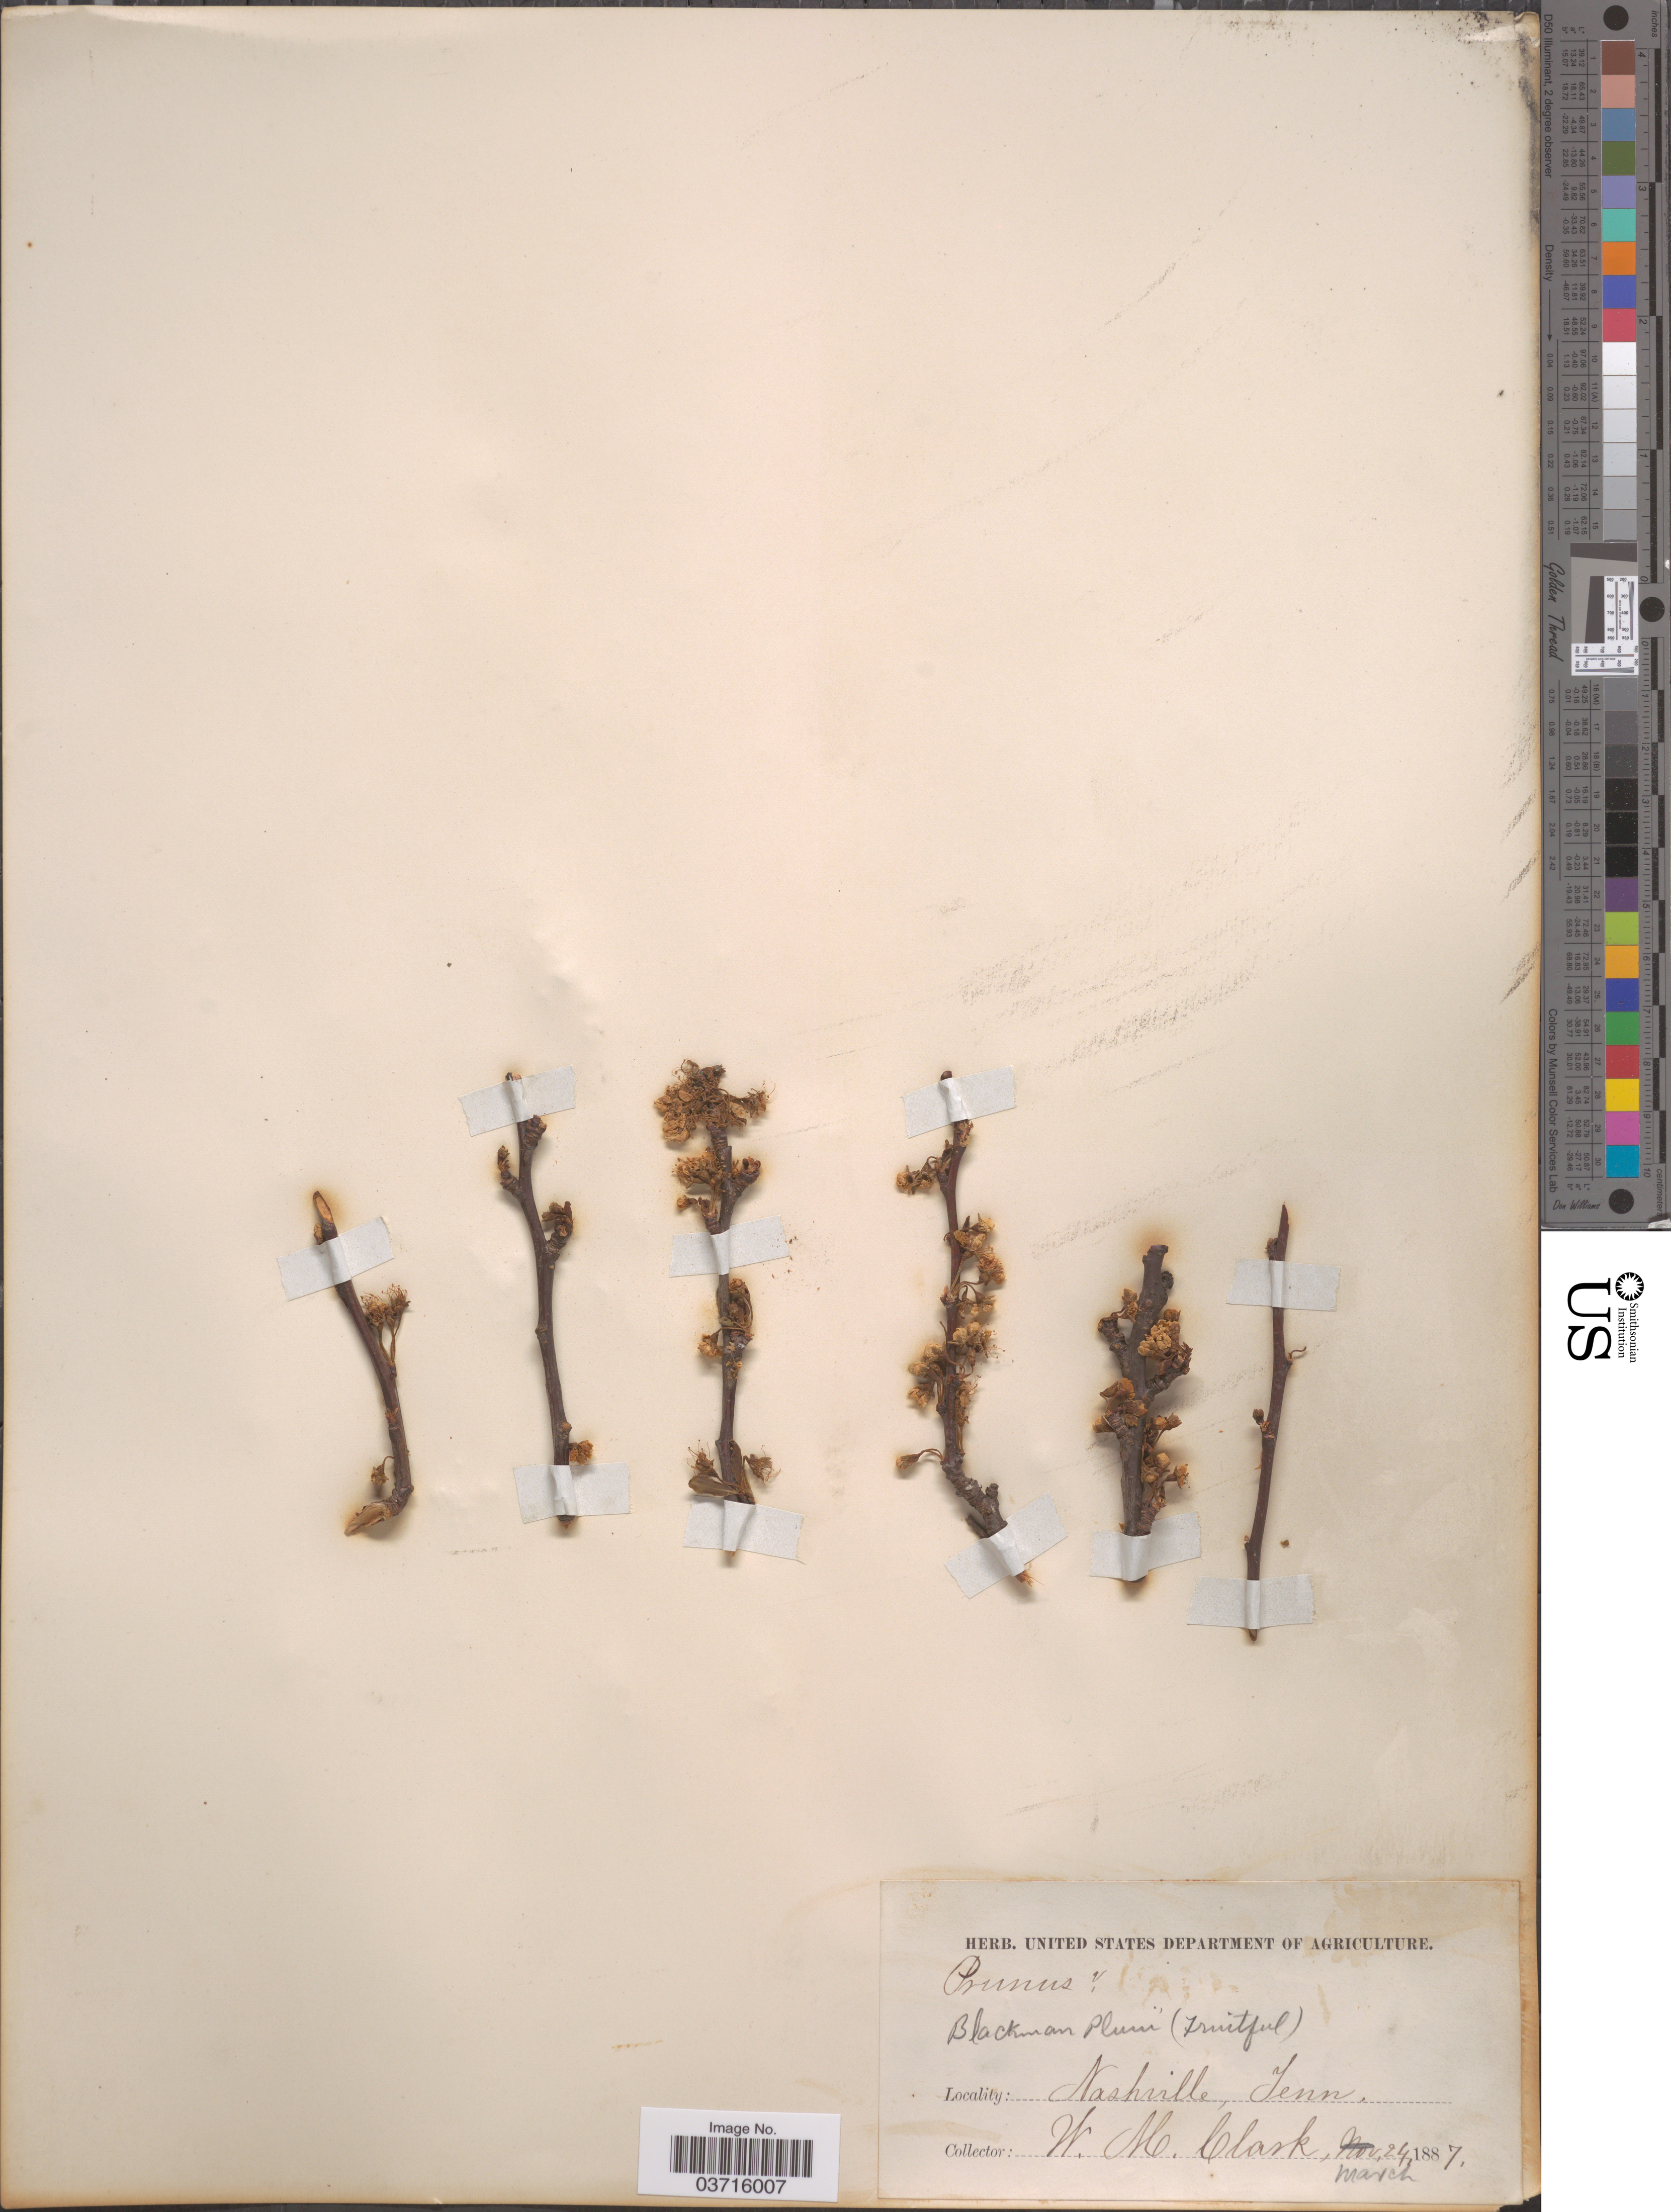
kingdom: Plantae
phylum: Tracheophyta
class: Magnoliopsida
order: Rosales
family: Rosaceae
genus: Prunus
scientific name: Prunus munsoniana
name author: W. Wight & Hedrick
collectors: W. W. Clark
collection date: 1887-03-24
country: United States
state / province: Tennessee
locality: Nashville.